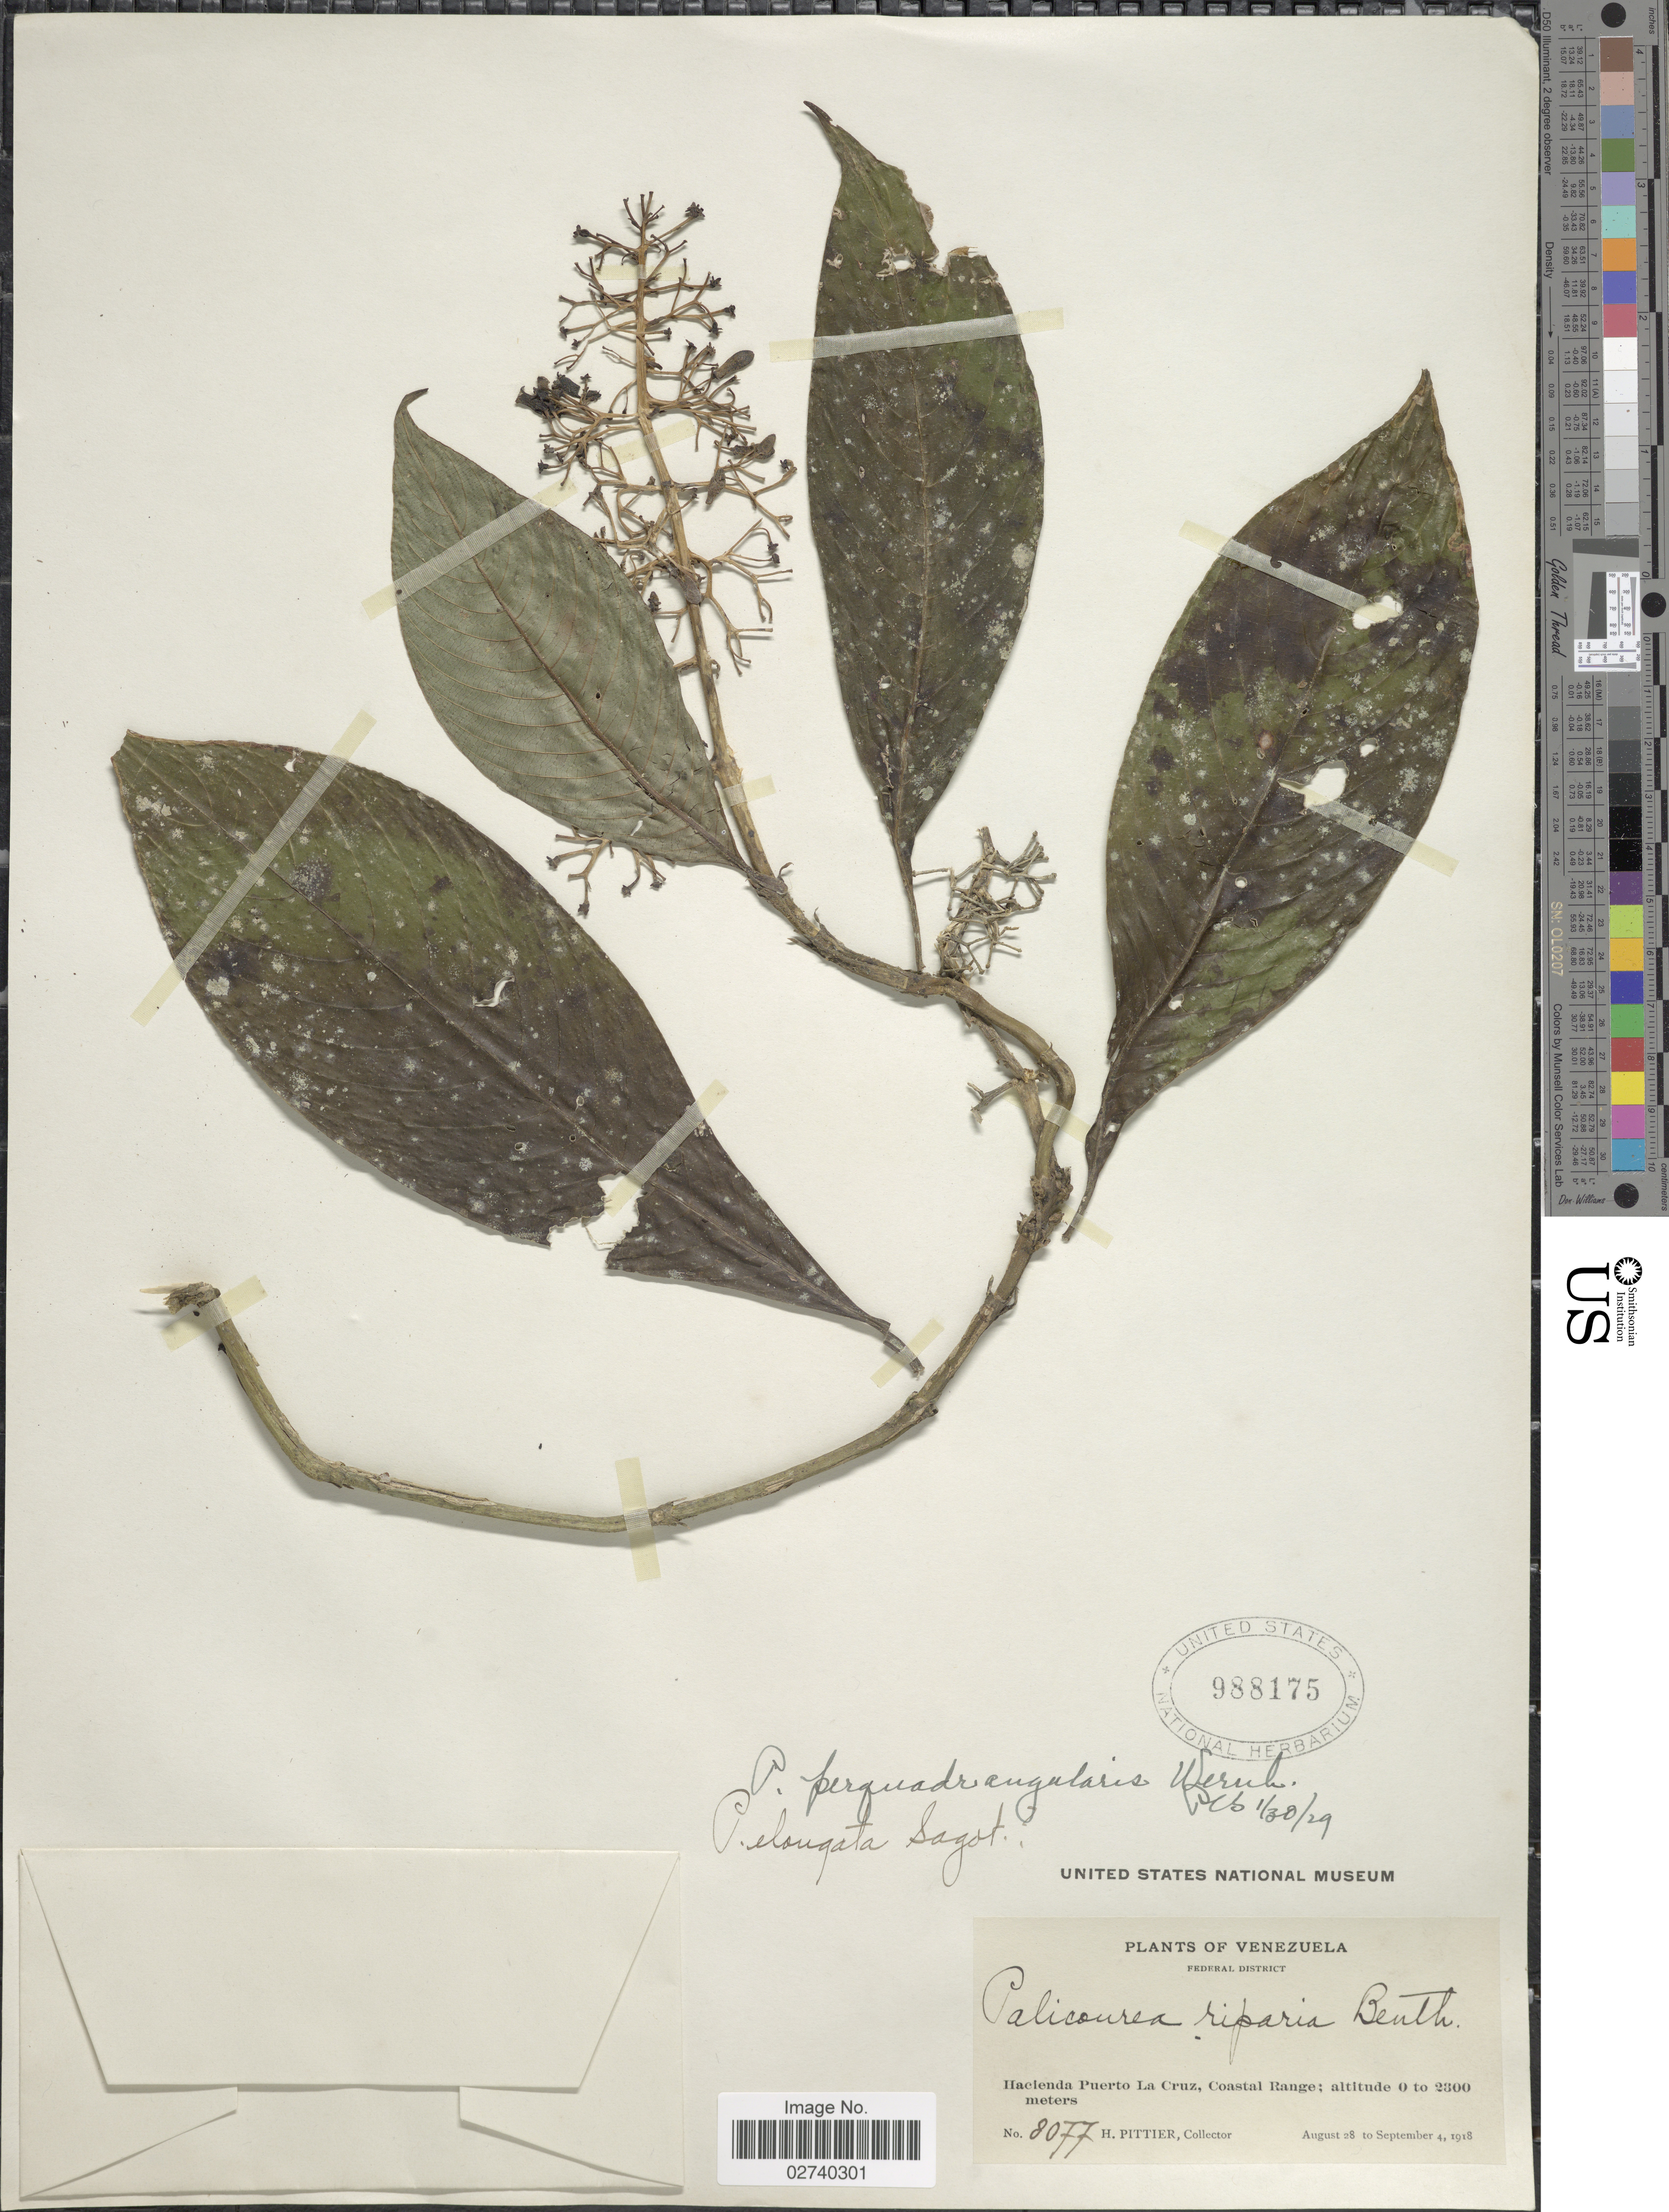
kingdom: Plantae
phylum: Tracheophyta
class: Magnoliopsida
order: Gentianales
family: Rubiaceae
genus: Palicourea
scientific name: Palicourea perquadrangularis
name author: Wernham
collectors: H. F. Pittier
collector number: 8077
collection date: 1918-08-28/1918-09-04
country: Venezuela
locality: Federal District. Hacienda Puerto La Cruz, Coastal Range.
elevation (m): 0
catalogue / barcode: US 988175